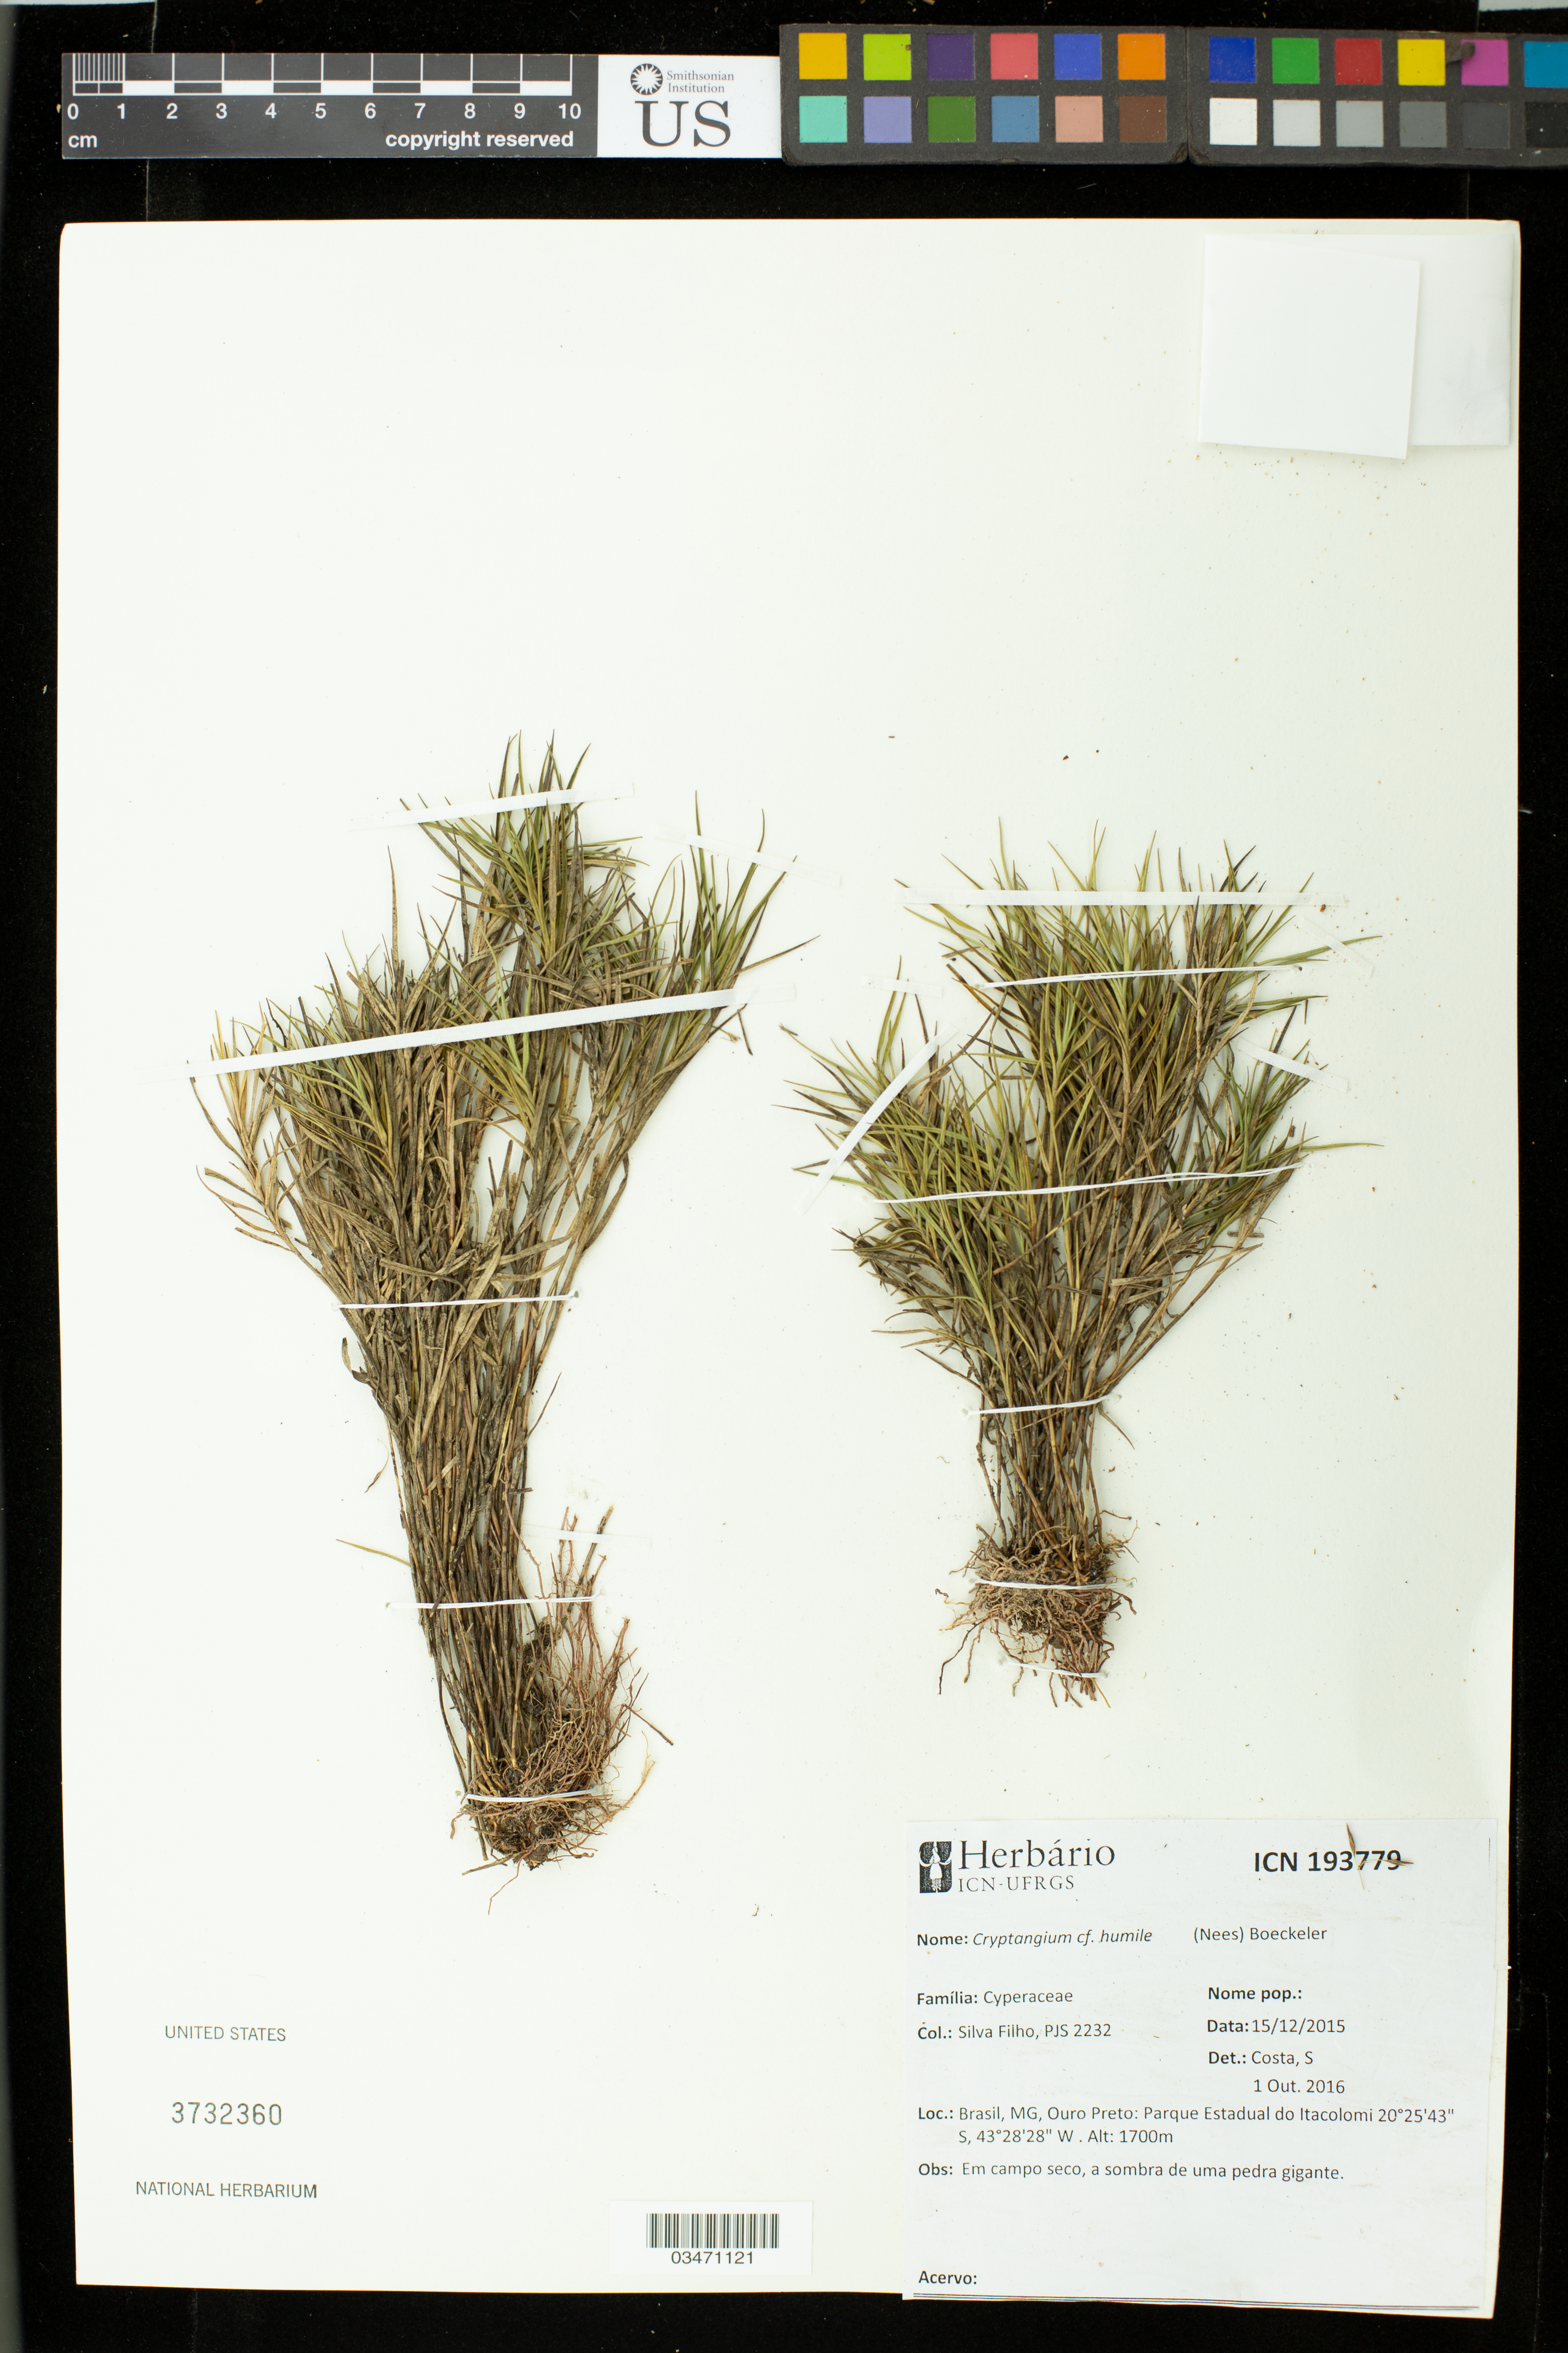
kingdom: Plantae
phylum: Tracheophyta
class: Liliopsida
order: Poales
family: Cyperaceae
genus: Krenakia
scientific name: Krenakia humilis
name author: (Nees) S.M. Costa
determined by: Strong, Mark T., (BOT), Smithsonian Institution - National Museum of Natural History (UNITED STATES)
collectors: -. Silva Filho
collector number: PJS 2232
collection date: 2015-12-15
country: Brazil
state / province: Minas Gerais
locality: Ouro Preto, Parque Estadual do Itacolomi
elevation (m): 1700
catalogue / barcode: US 3732360